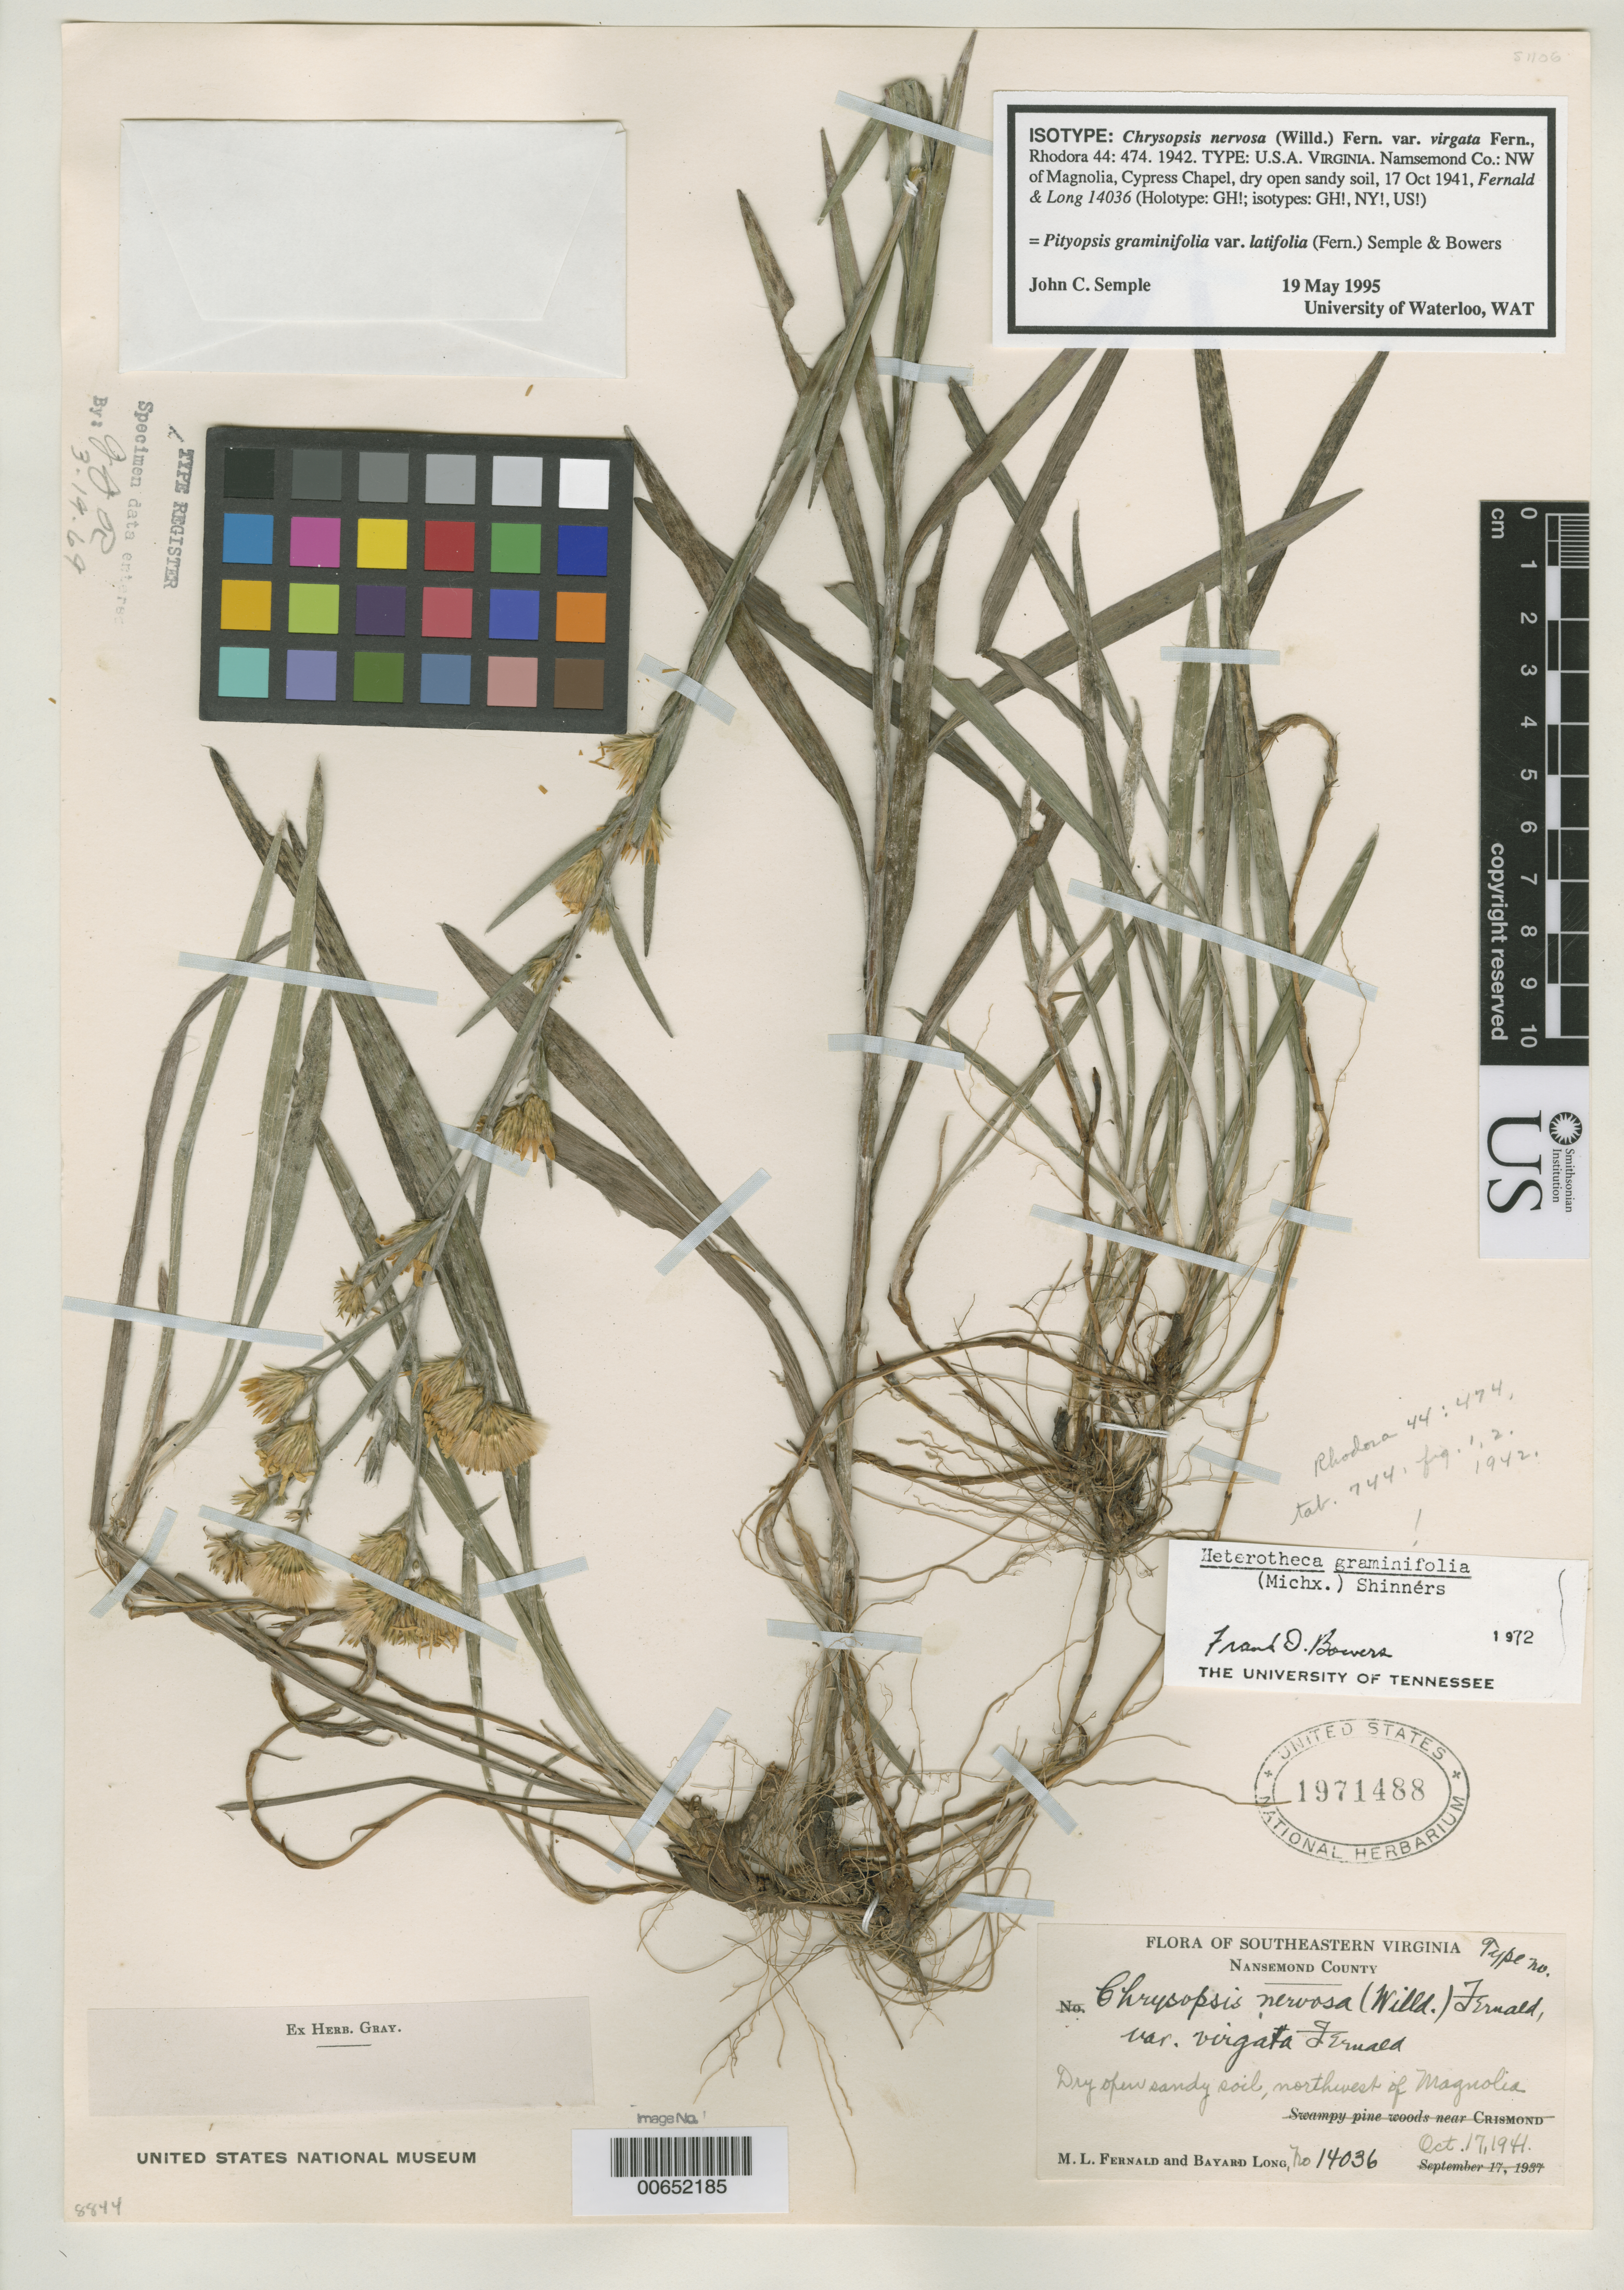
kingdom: Plantae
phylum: Tracheophyta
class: Magnoliopsida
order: Asterales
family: Asteraceae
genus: Chrysopsis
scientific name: Chrysopsis nervosa var. virgata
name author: Fernald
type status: Isotype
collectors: M. L. Fernald & B. H. Long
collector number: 14036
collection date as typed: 17 Oct 1941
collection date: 1941-10-17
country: United States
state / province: Virginia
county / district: City of Suffolk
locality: Magnolia. Nansemond Co. (= historic county name).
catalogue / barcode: US 1971488